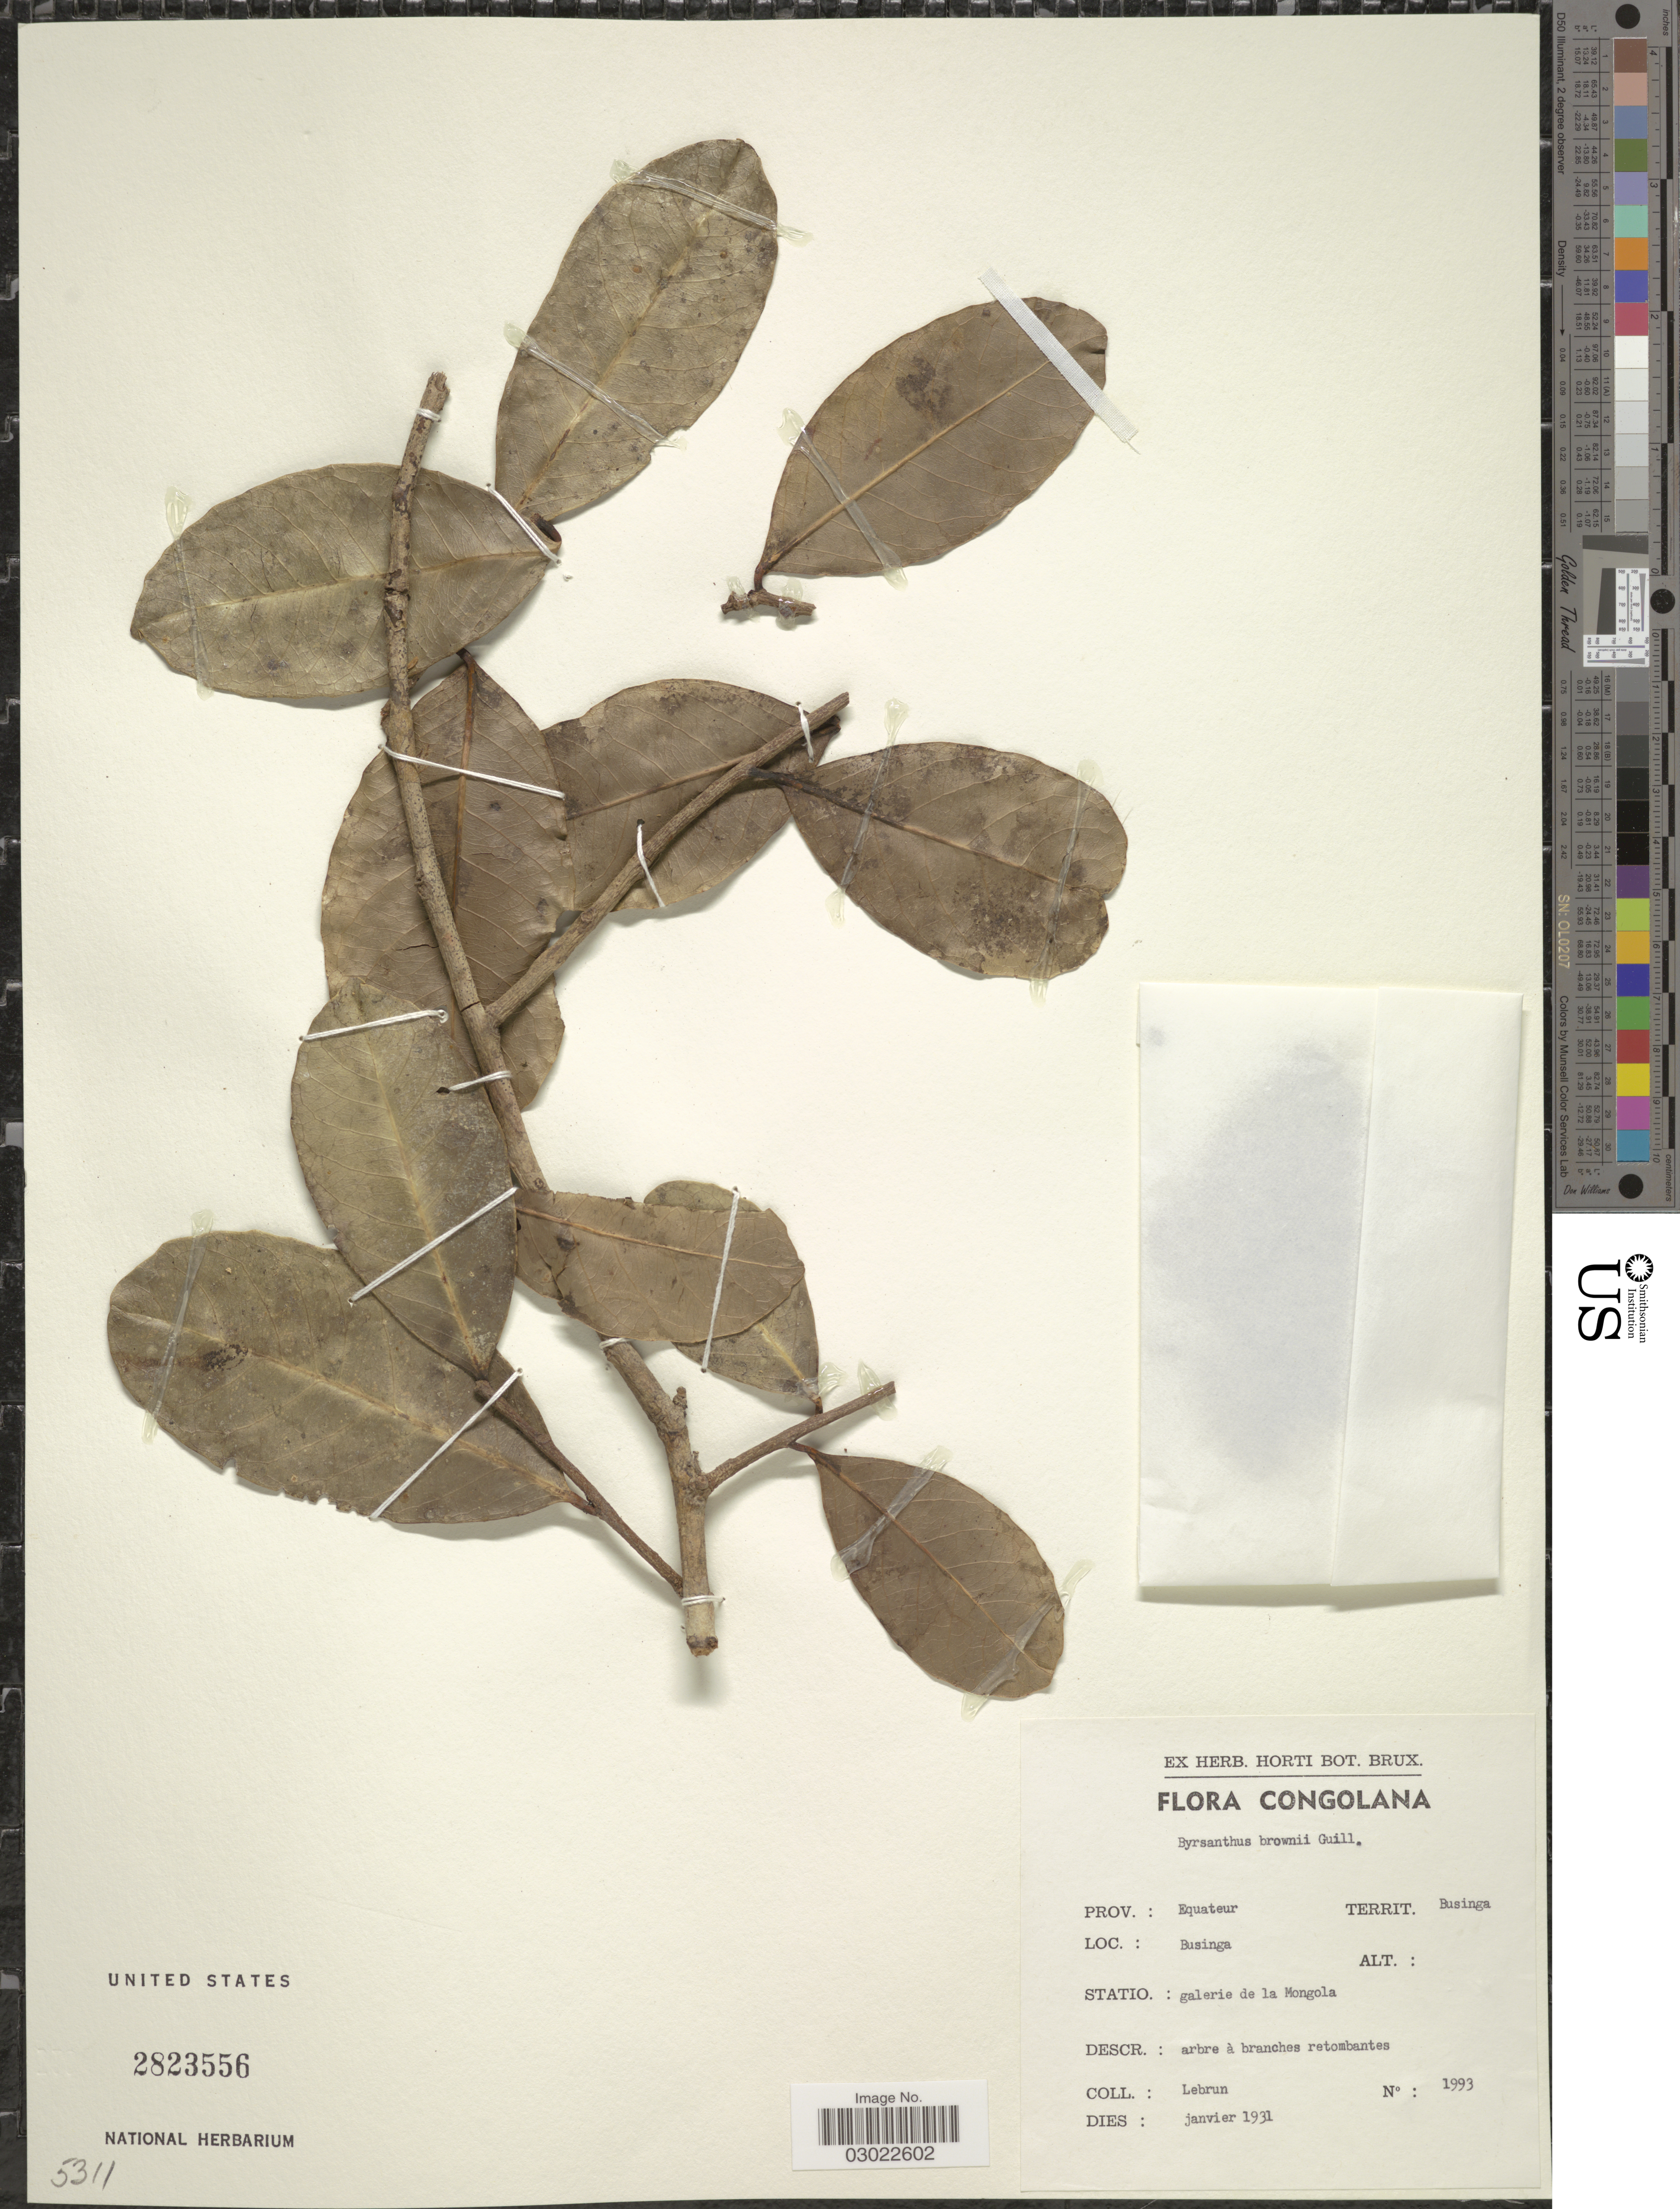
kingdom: Plantae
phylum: Tracheophyta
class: Magnoliopsida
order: Malpighiales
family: Salicaceae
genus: Byrsanthus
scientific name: Byrsanthus brownii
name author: Guill.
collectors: J.A. Lebrun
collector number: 1993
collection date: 1931-01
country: Congo, Democratic Republic of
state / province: Equateur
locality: Congolana. Territ. Businga. Businga. Statio. : galerie de la Mongola.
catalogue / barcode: US 2823556